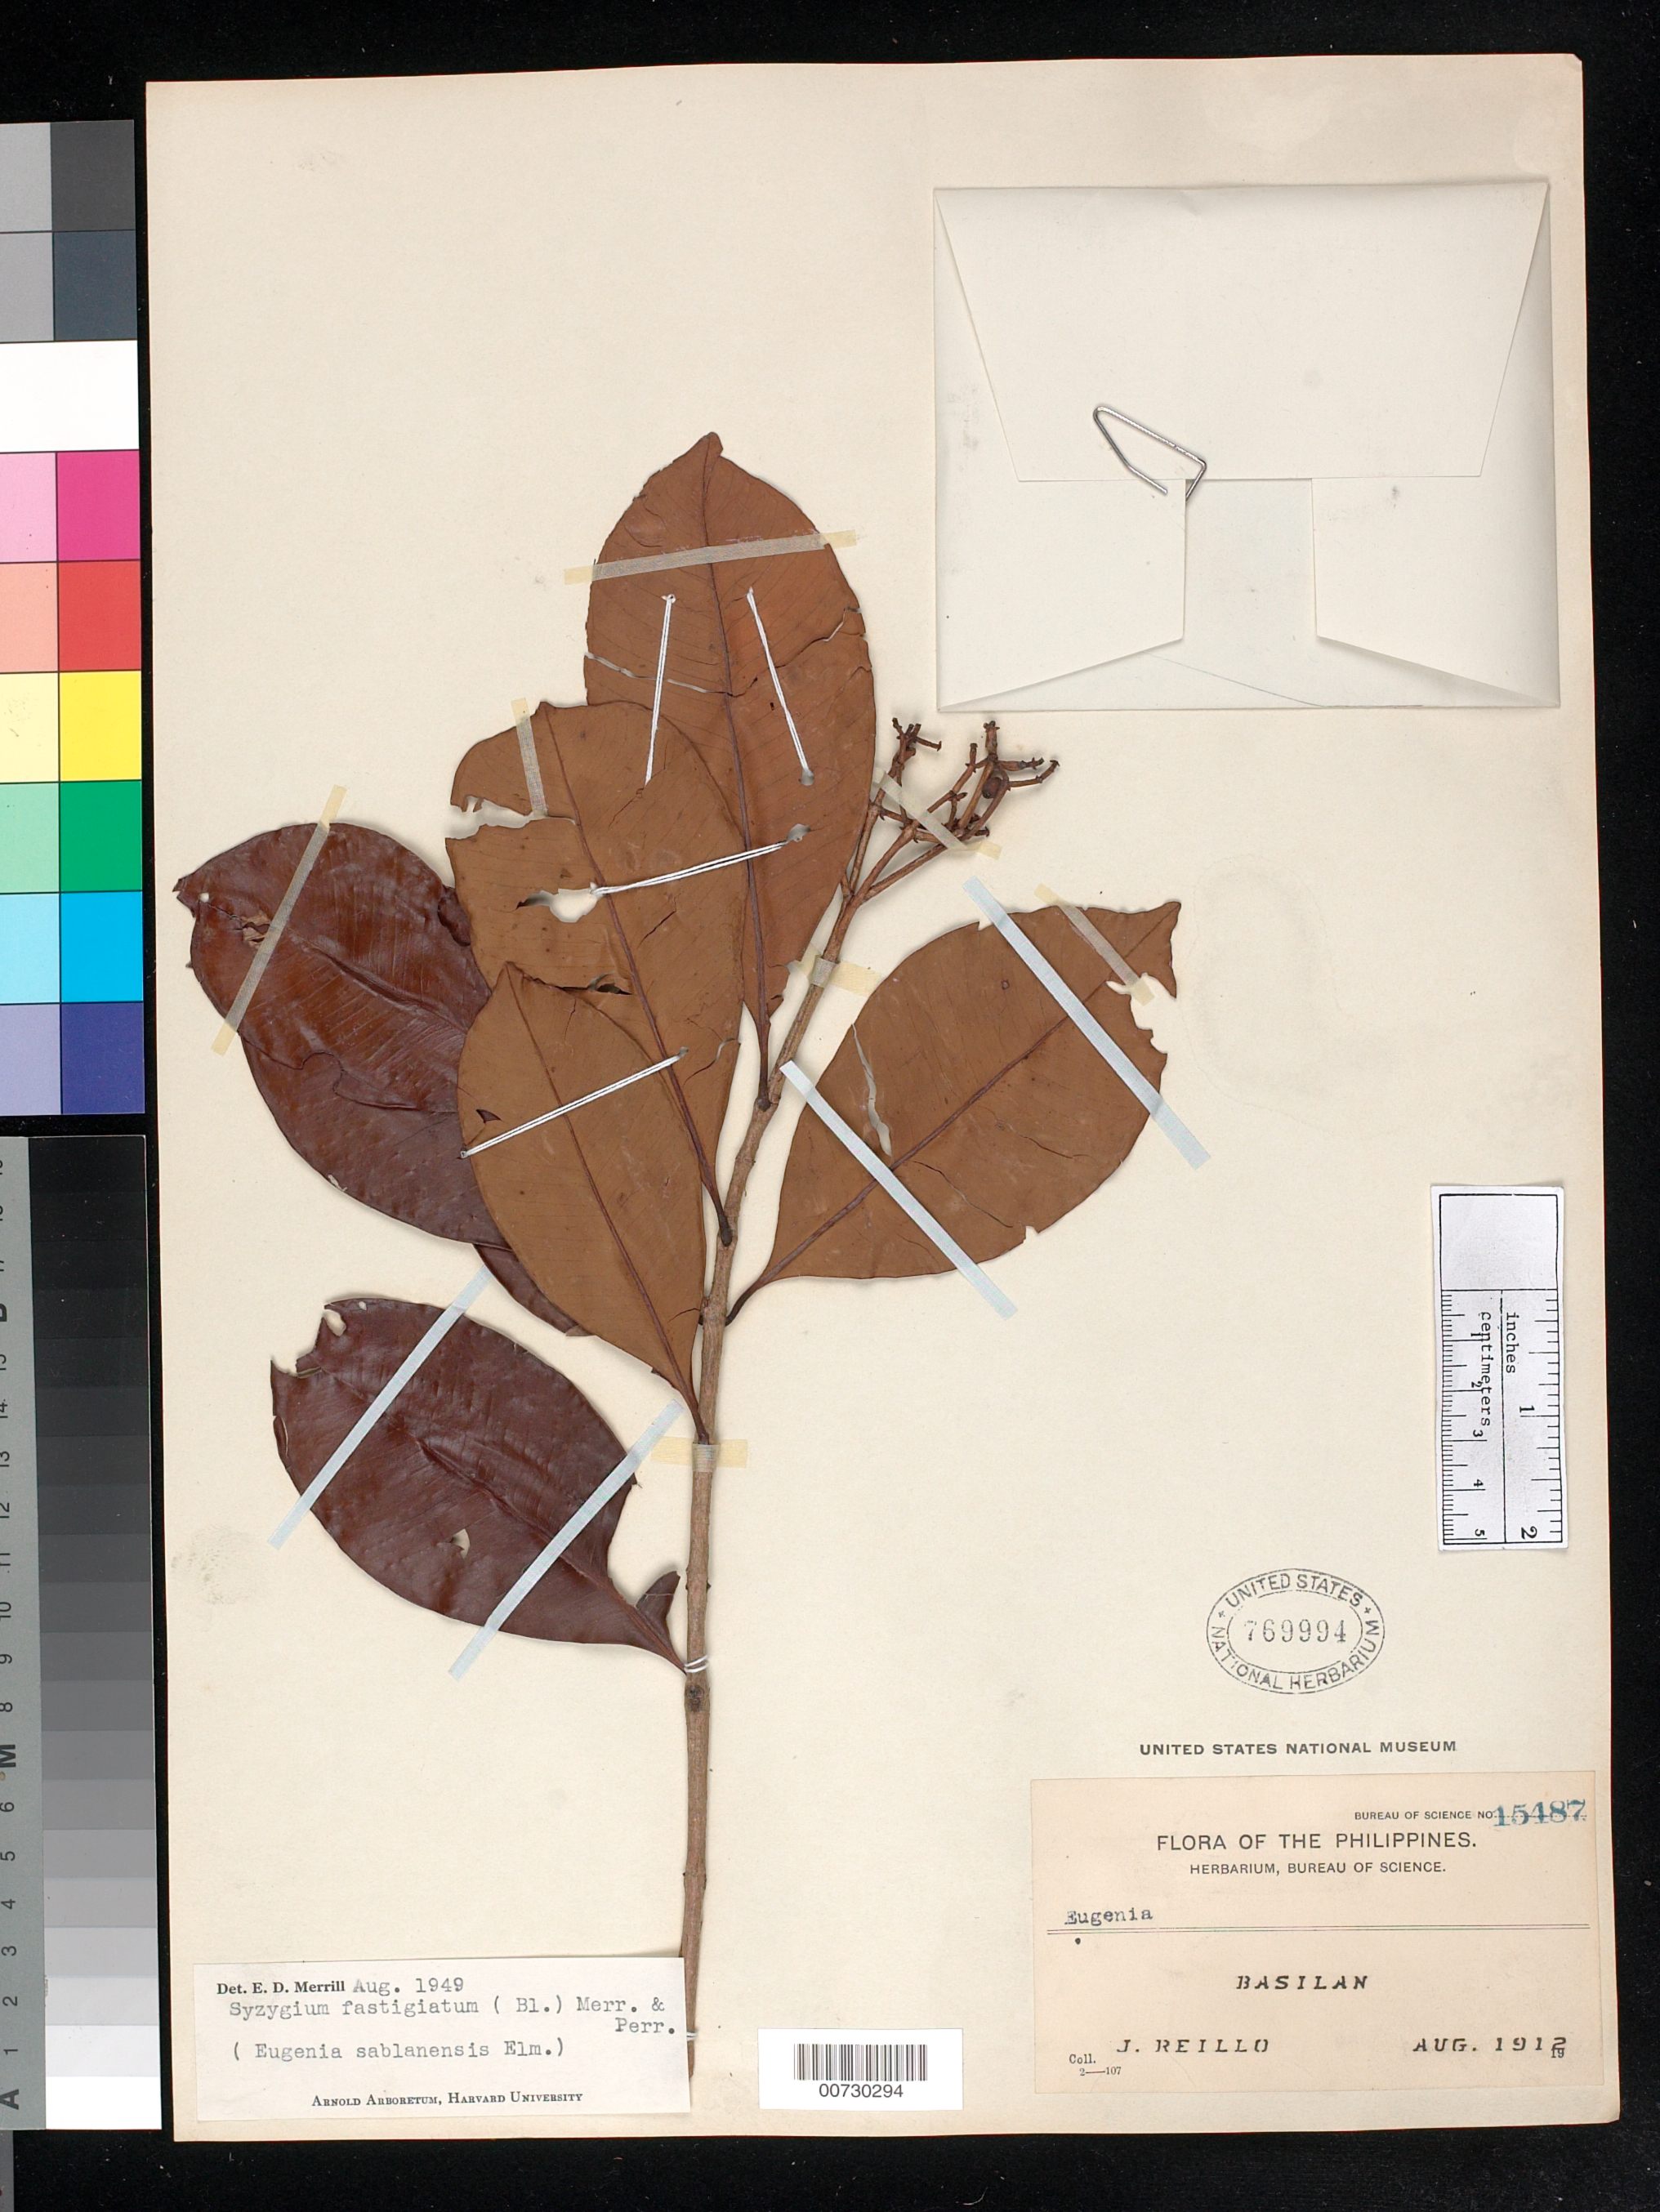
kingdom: Plantae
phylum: Tracheophyta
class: Magnoliopsida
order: Myrtales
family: Myrtaceae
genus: Syzygium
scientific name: Syzygium fastigiatum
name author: (Blume) Merr. & L.M. Perry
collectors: J. Reillo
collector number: Bur. Sci. 15487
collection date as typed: Aug 1912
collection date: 1912-08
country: Philippines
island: Basilan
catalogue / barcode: US 769994